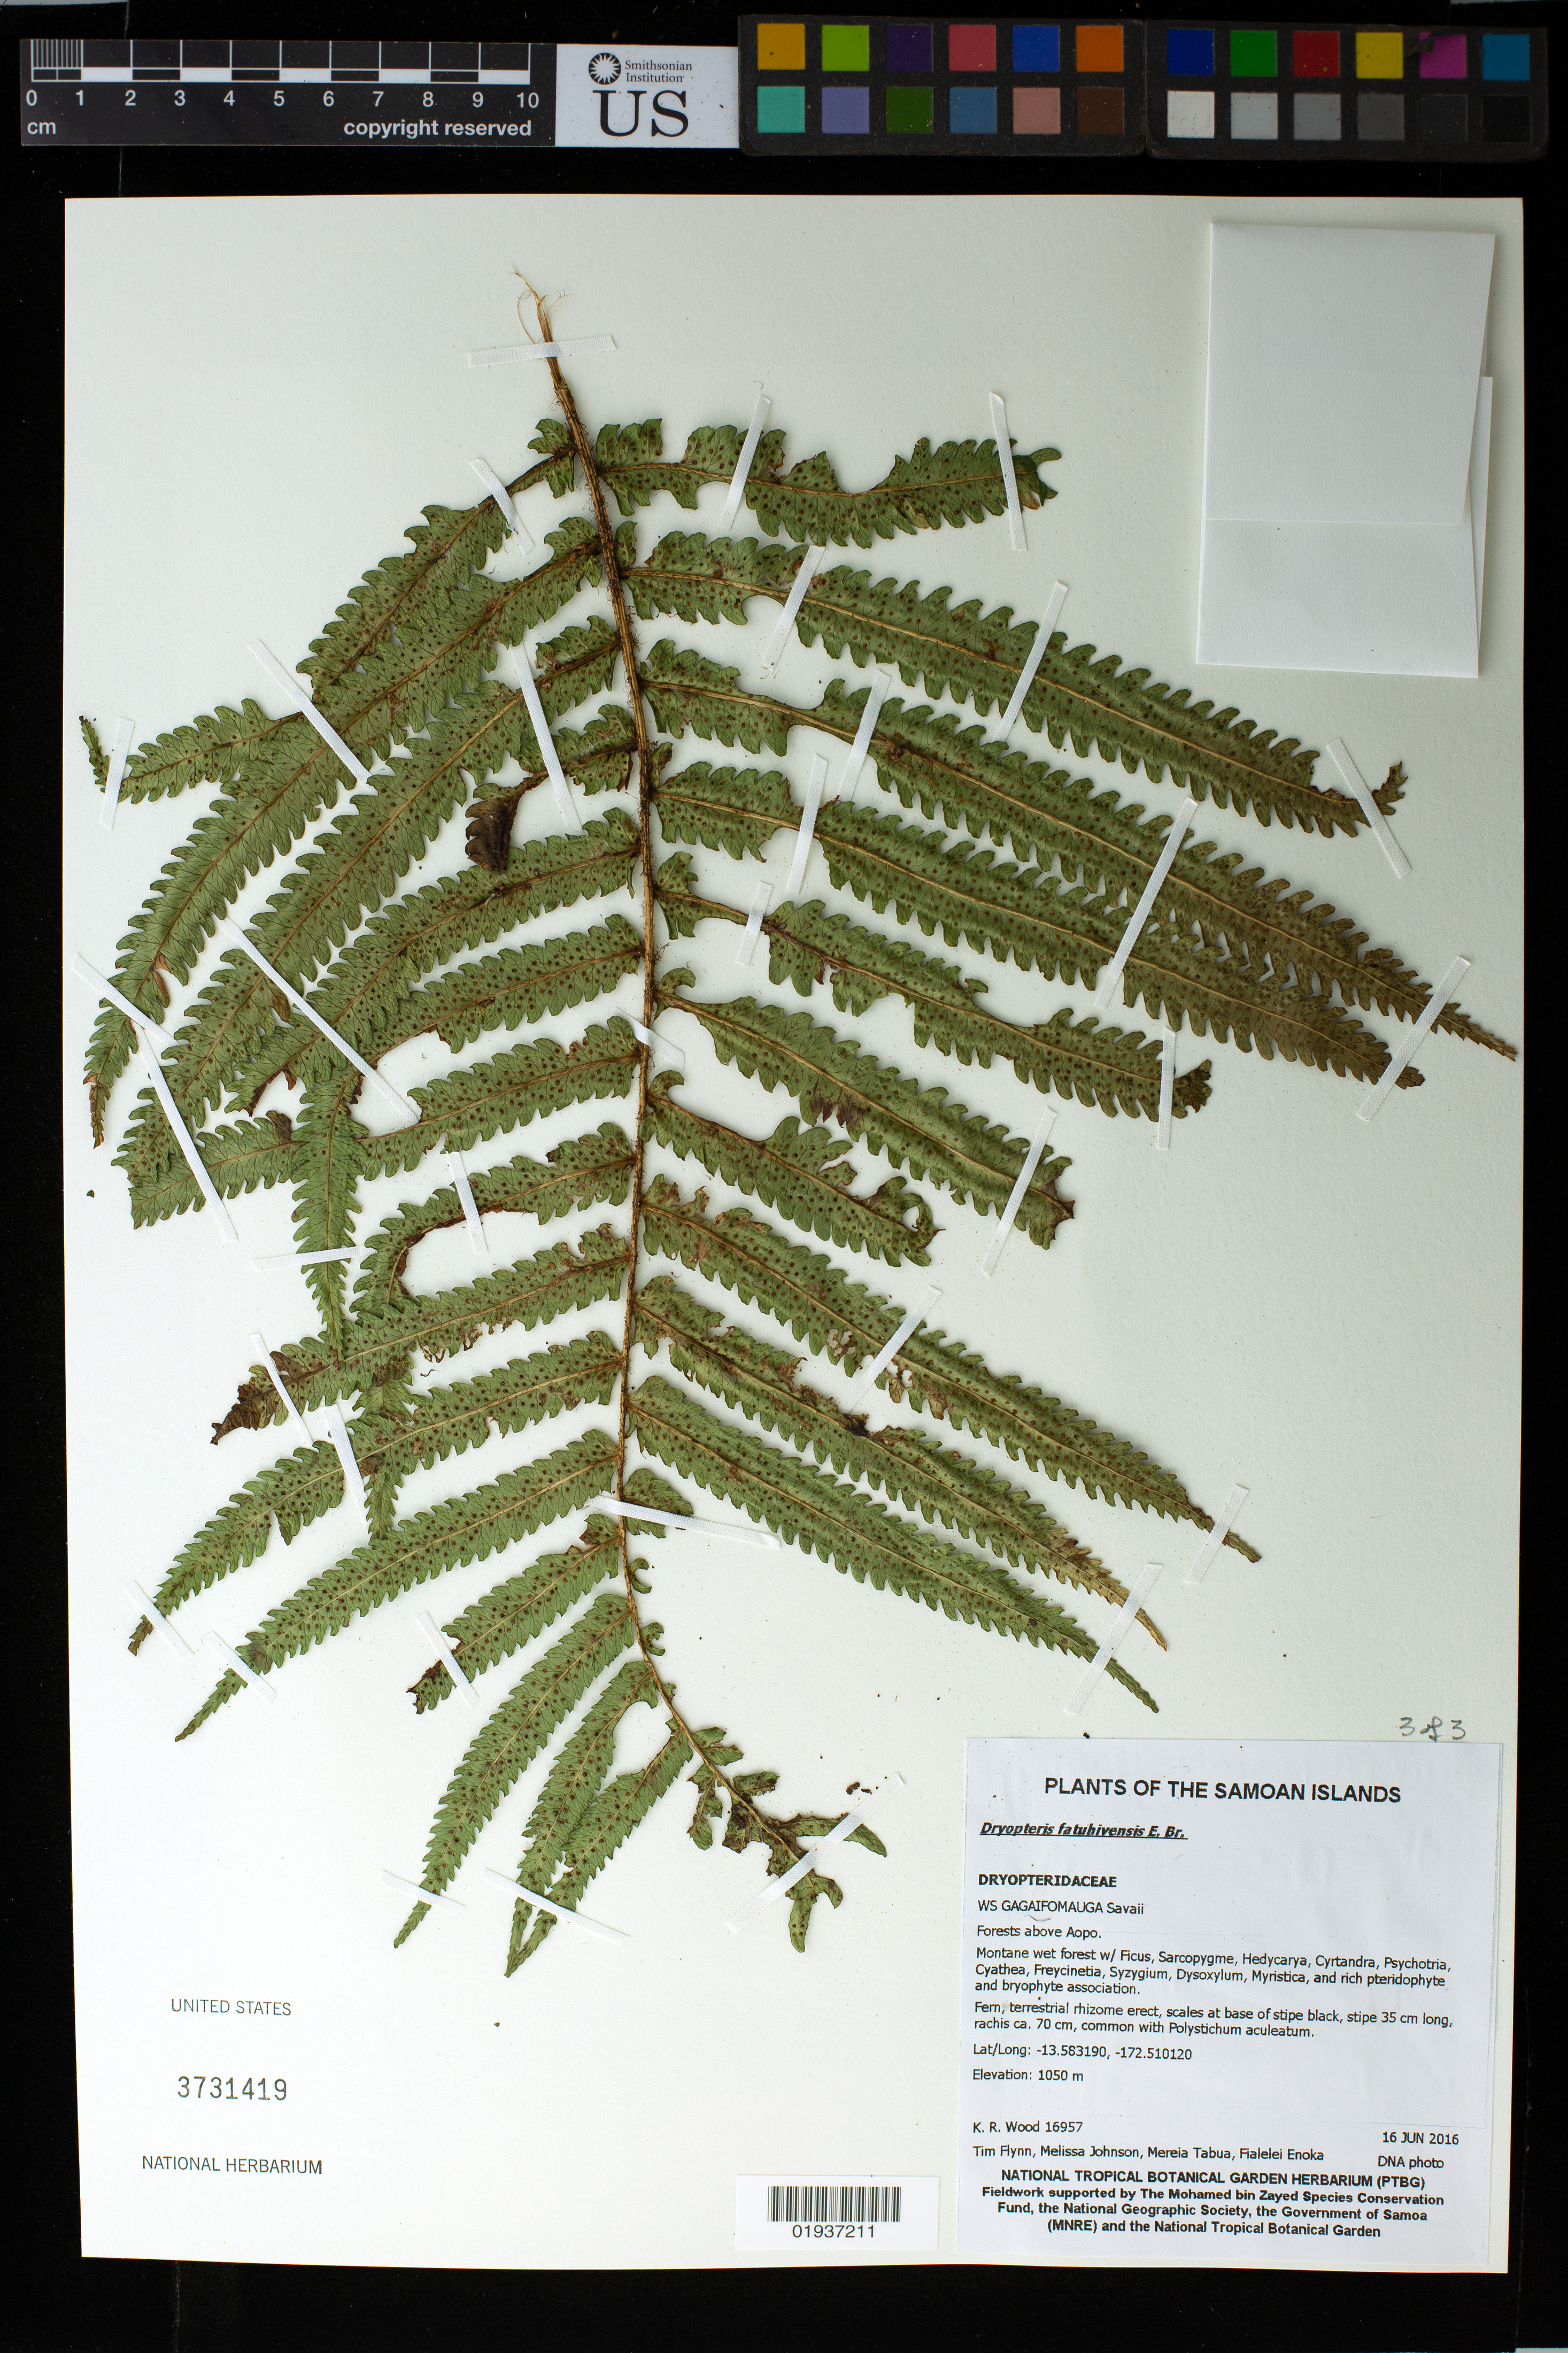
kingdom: Plantae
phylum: Tracheophyta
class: Polypodiopsida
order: Polypodiales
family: Dryopteridaceae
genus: Dryopteris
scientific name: Dryopteris fatuhivensis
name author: E.D. Br.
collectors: K. R. Wood, T. W. Flynn, M. Johnson, M. Tabua & F. Enoka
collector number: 16957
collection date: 2016-06-16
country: Samoa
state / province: Gagaifomauga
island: Savai'i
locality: Savaii, Forests above Aopo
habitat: Montane wet forest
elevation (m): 1050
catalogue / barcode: US 3731419